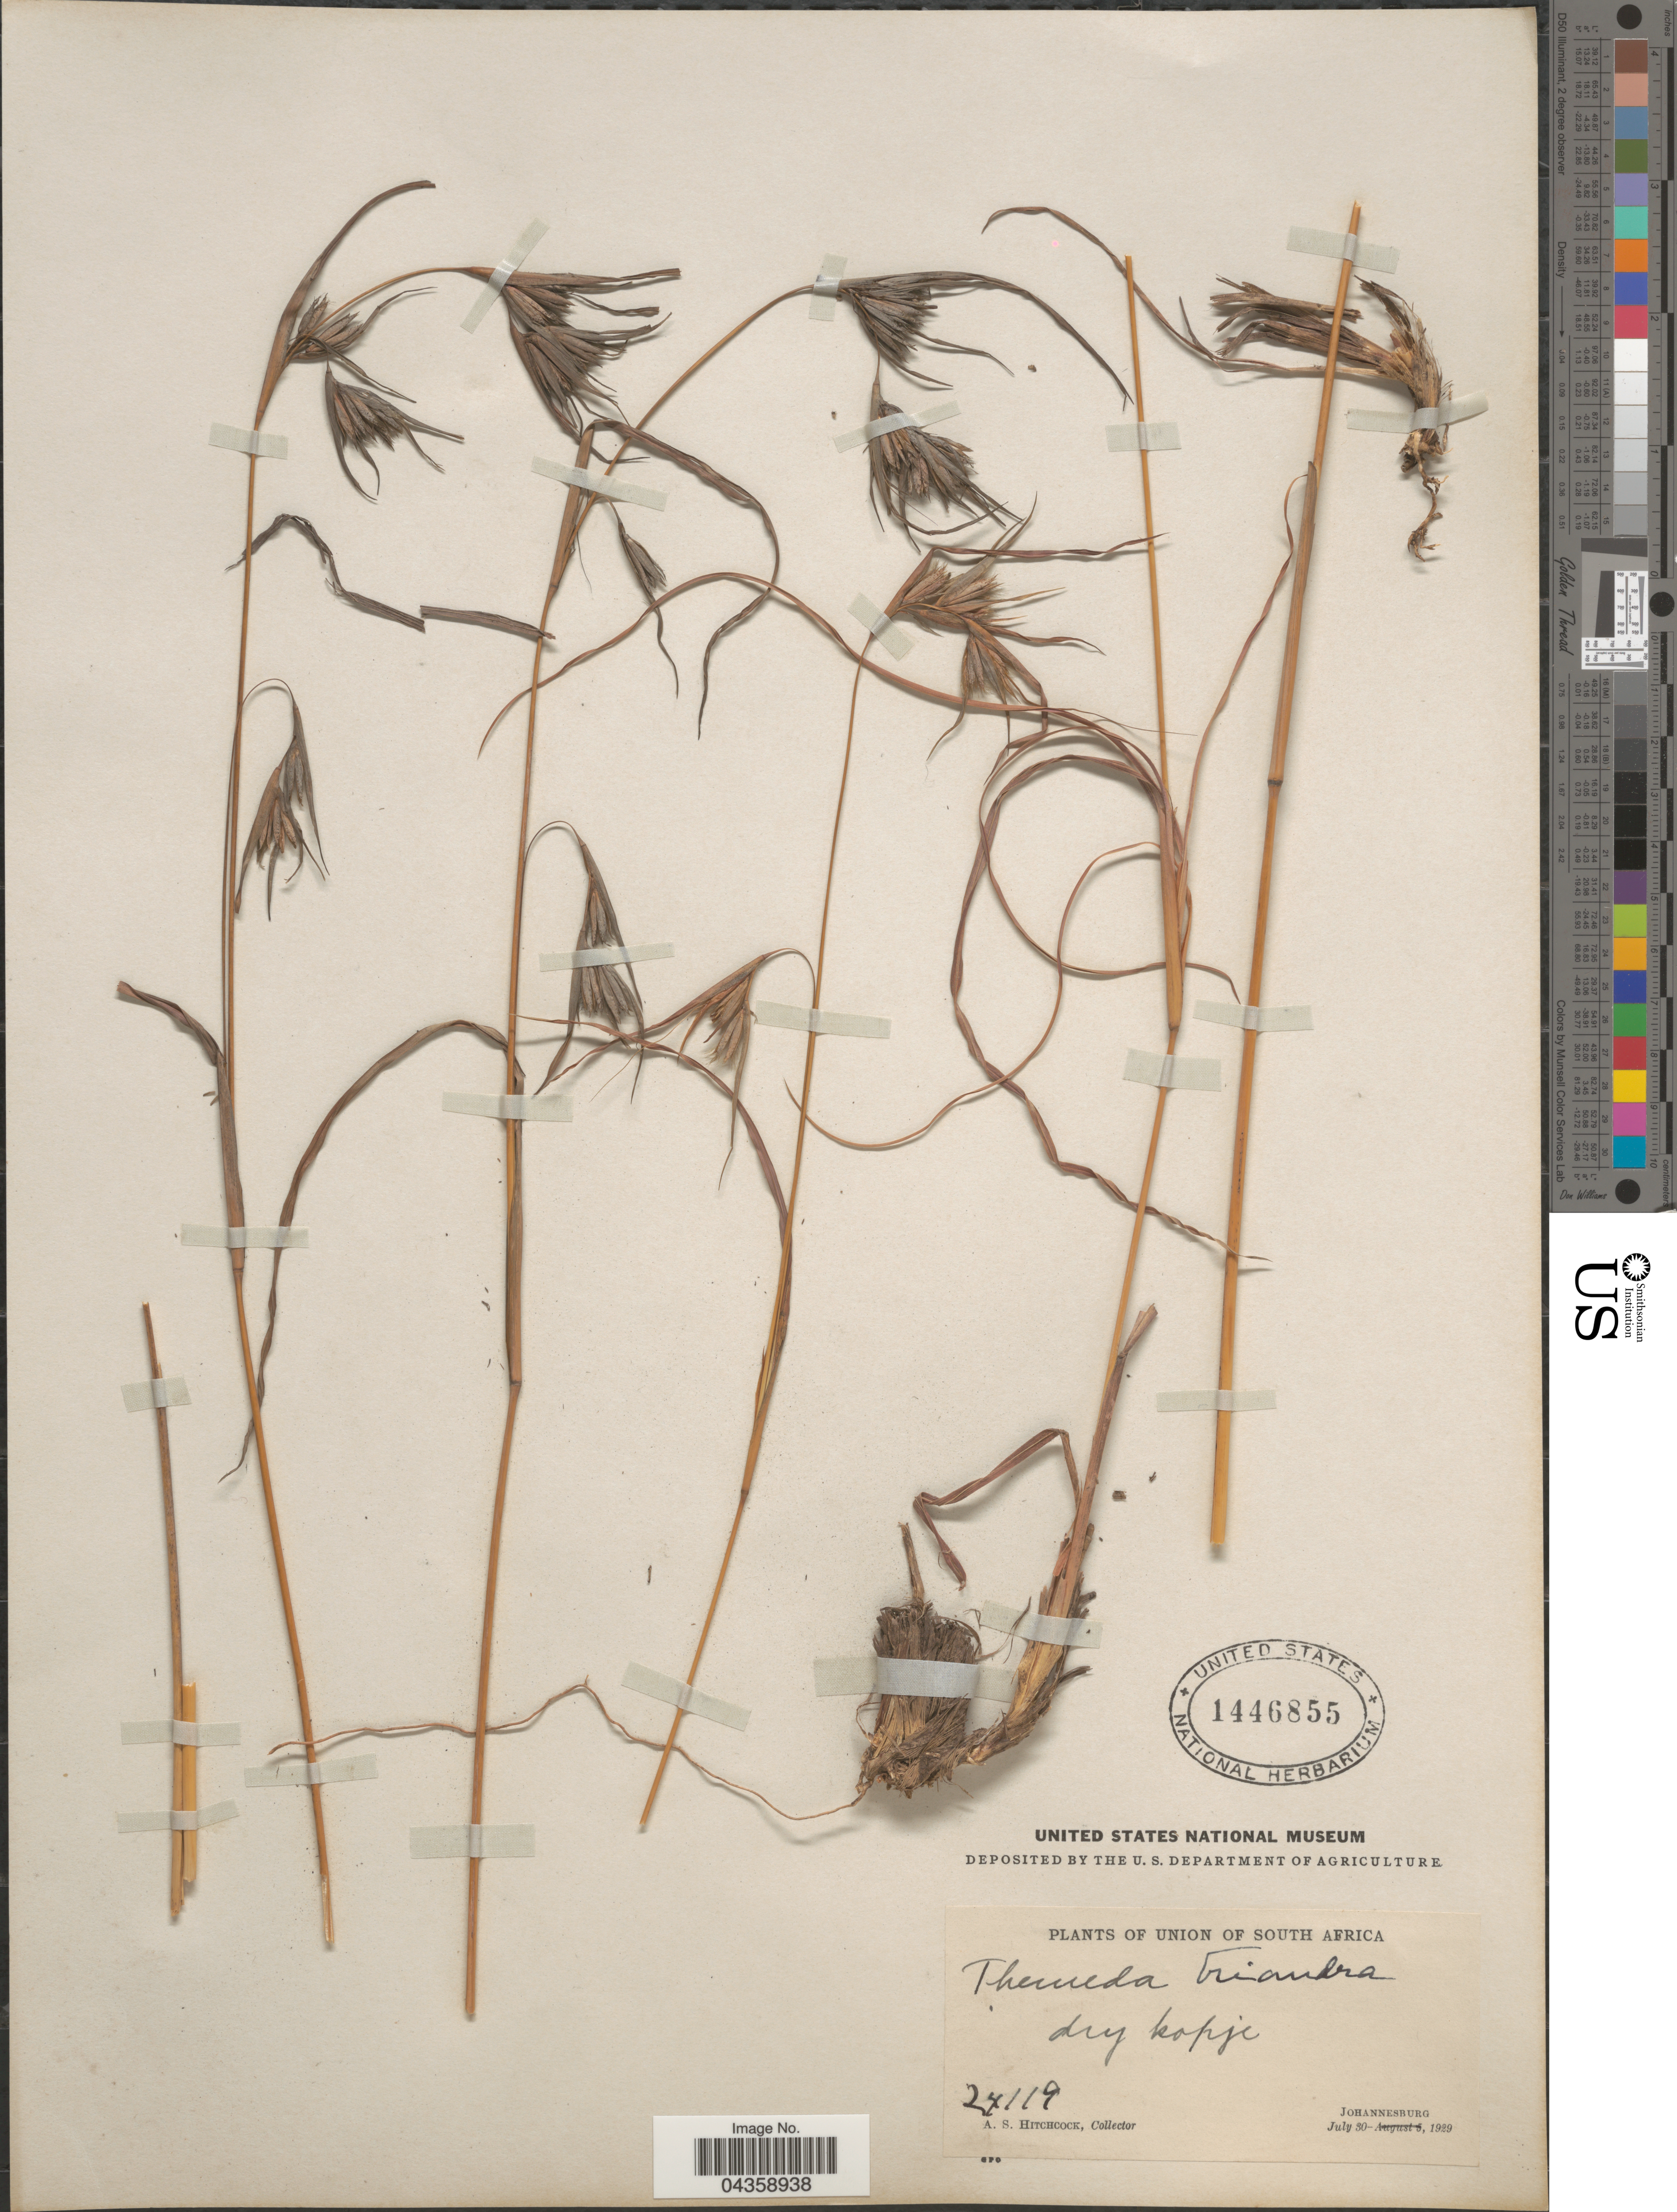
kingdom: Plantae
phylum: Tracheophyta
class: Liliopsida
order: Poales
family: Poaceae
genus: Themeda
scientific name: Themeda triandra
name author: Forssk.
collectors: A. S. Hitchcock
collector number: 24119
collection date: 1929-07-30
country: South Africa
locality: Union of South Africa. Dry kopje. Johannesburg.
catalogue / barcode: US 1446855